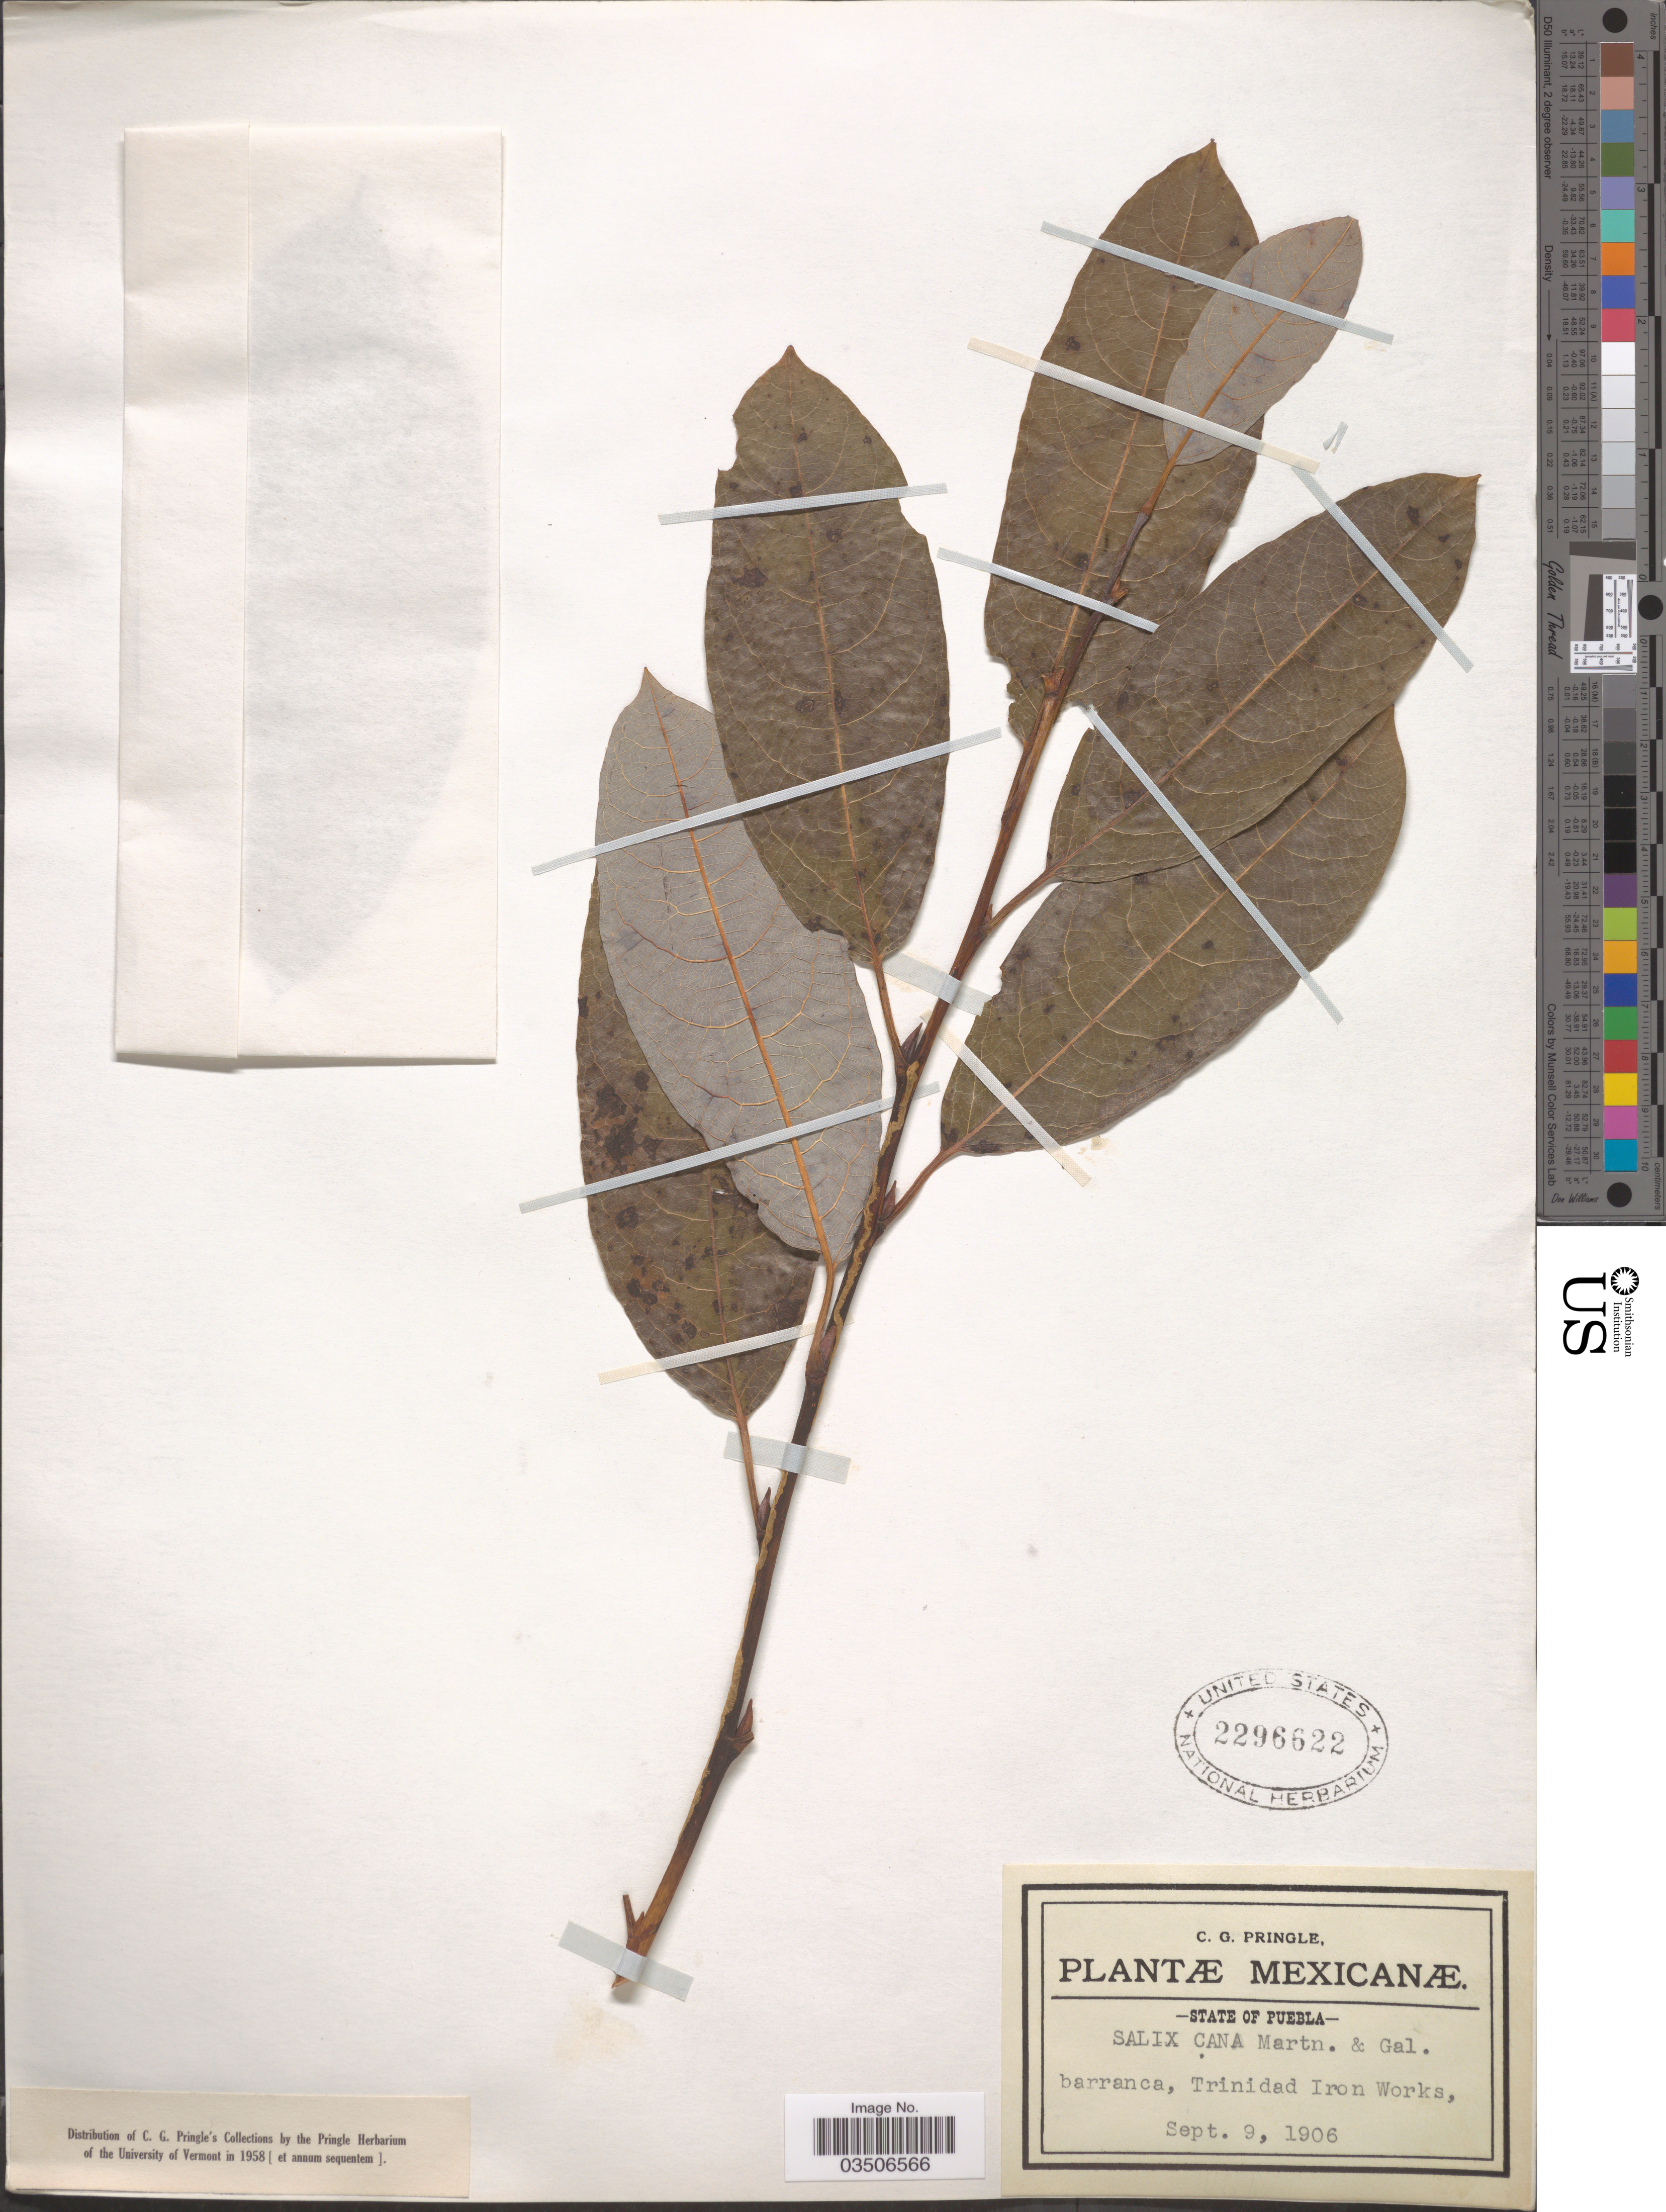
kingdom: Plantae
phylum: Tracheophyta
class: Magnoliopsida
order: Malpighiales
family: Salicaceae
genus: Salix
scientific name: Salix cana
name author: M. Martens & Galeotti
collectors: C. G. Pringle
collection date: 1906-09-09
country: Mexico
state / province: Puebla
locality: Barranca, Trinidad Iron Works.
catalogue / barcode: US 2296622